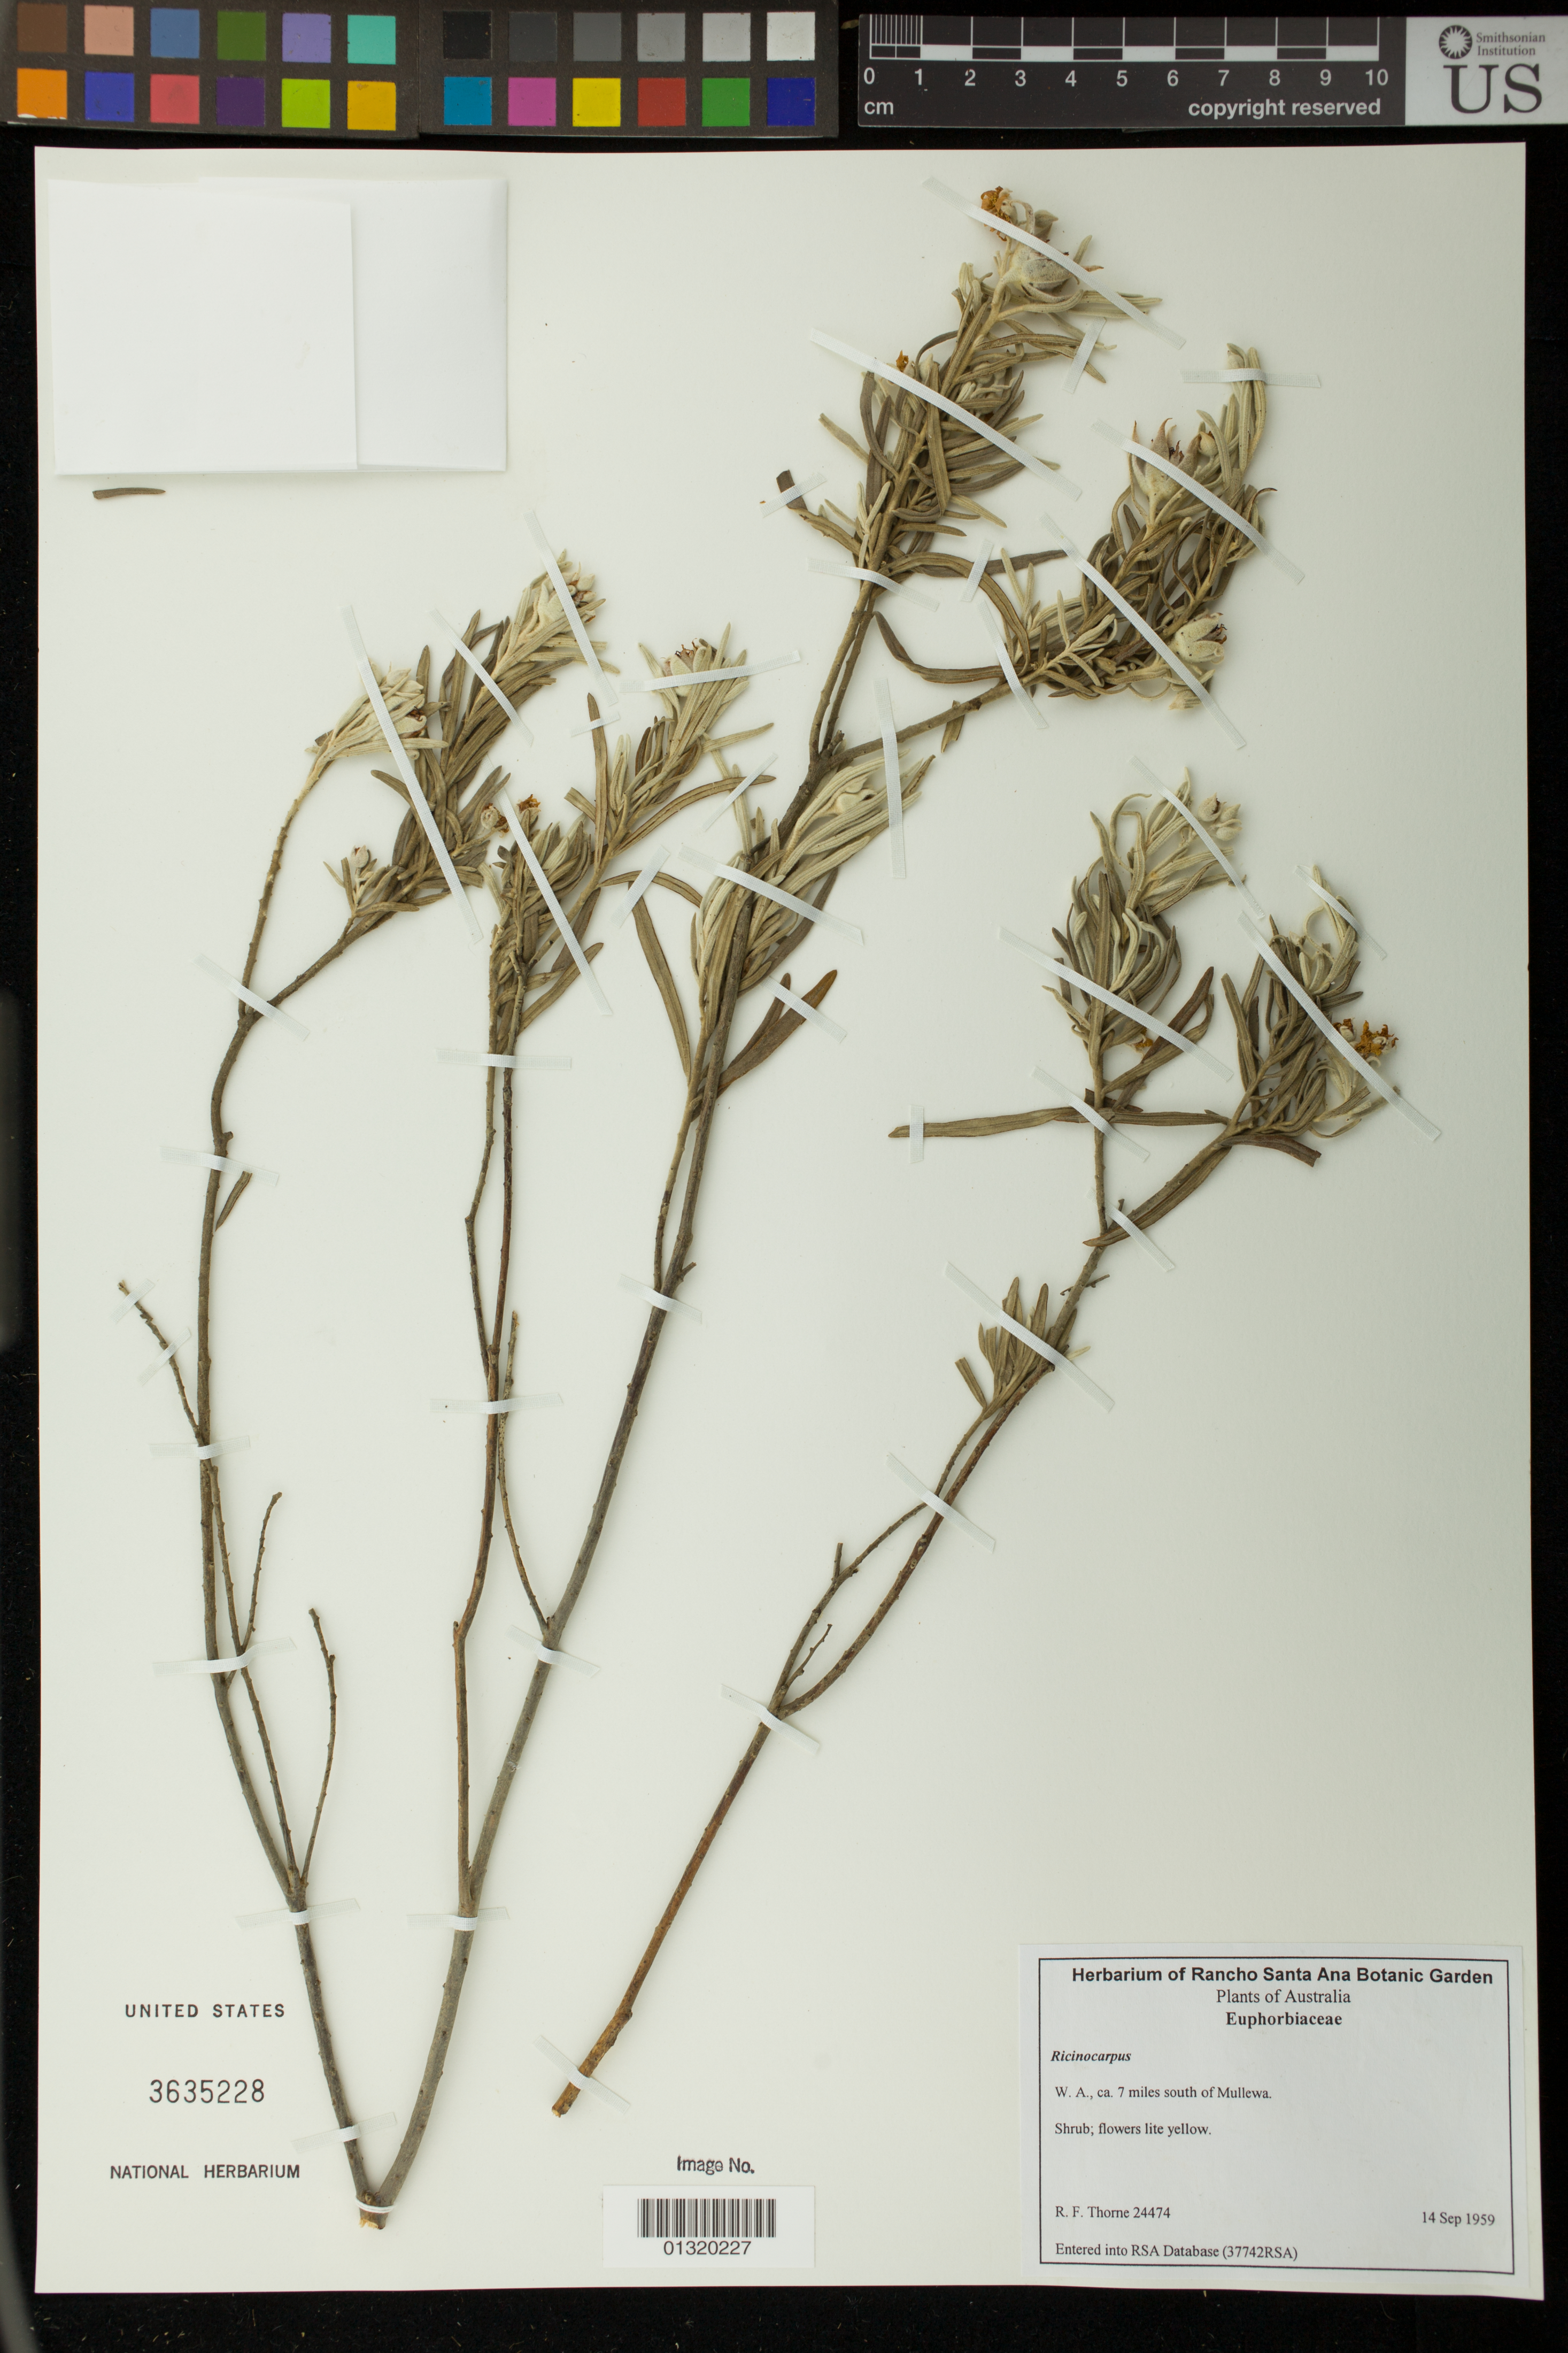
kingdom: Plantae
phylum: Tracheophyta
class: Magnoliopsida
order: Malpighiales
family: Euphorbiaceae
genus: Ricinocarpos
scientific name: Ricinocarpos sp.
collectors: R. F. Thorne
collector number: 24474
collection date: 1959-09-14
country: Australia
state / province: Western Australia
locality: W.A., ca. 7 miles south of Mullewa.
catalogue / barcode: US 3635228